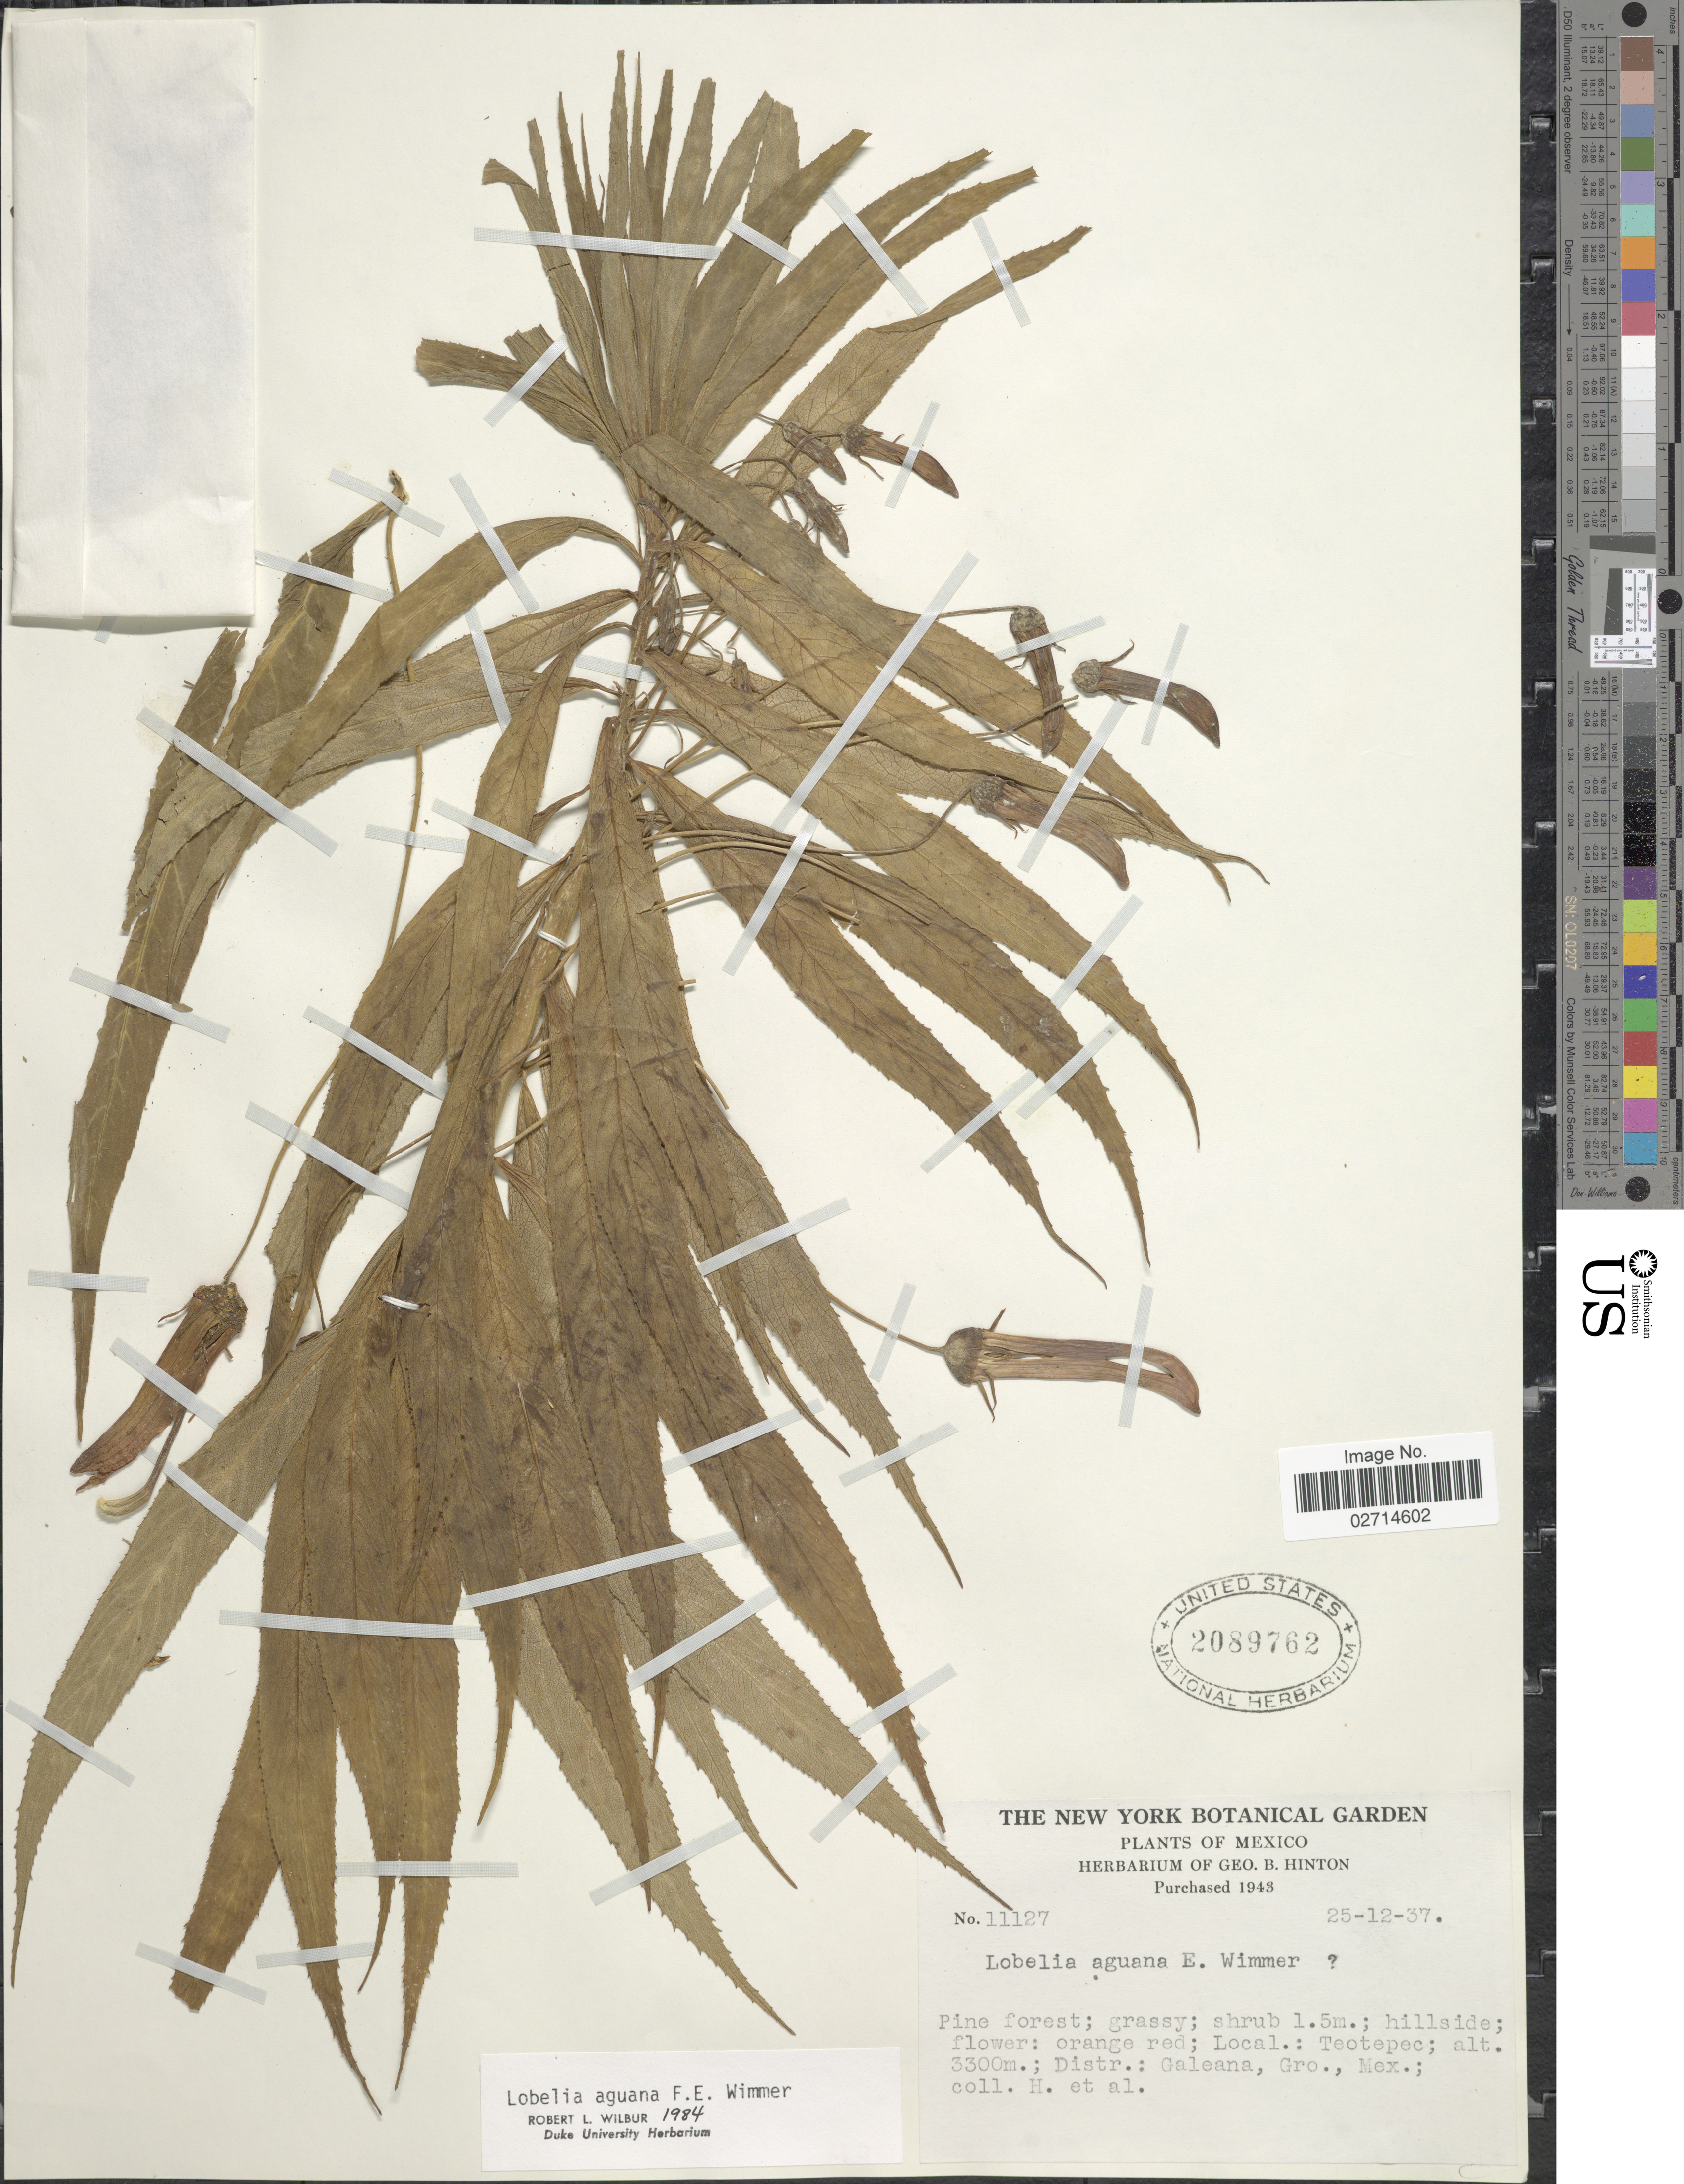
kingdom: Plantae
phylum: Tracheophyta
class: Magnoliopsida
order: Asterales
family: Campanulaceae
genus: Lobelia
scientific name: Lobelia aguana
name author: E. Wimm.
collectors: G. B. Hinton & et al.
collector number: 11127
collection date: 1937-12-25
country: Mexico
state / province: Guerrero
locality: Teotepec, Distr.: Galeana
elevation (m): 3300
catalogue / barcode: US 2089762